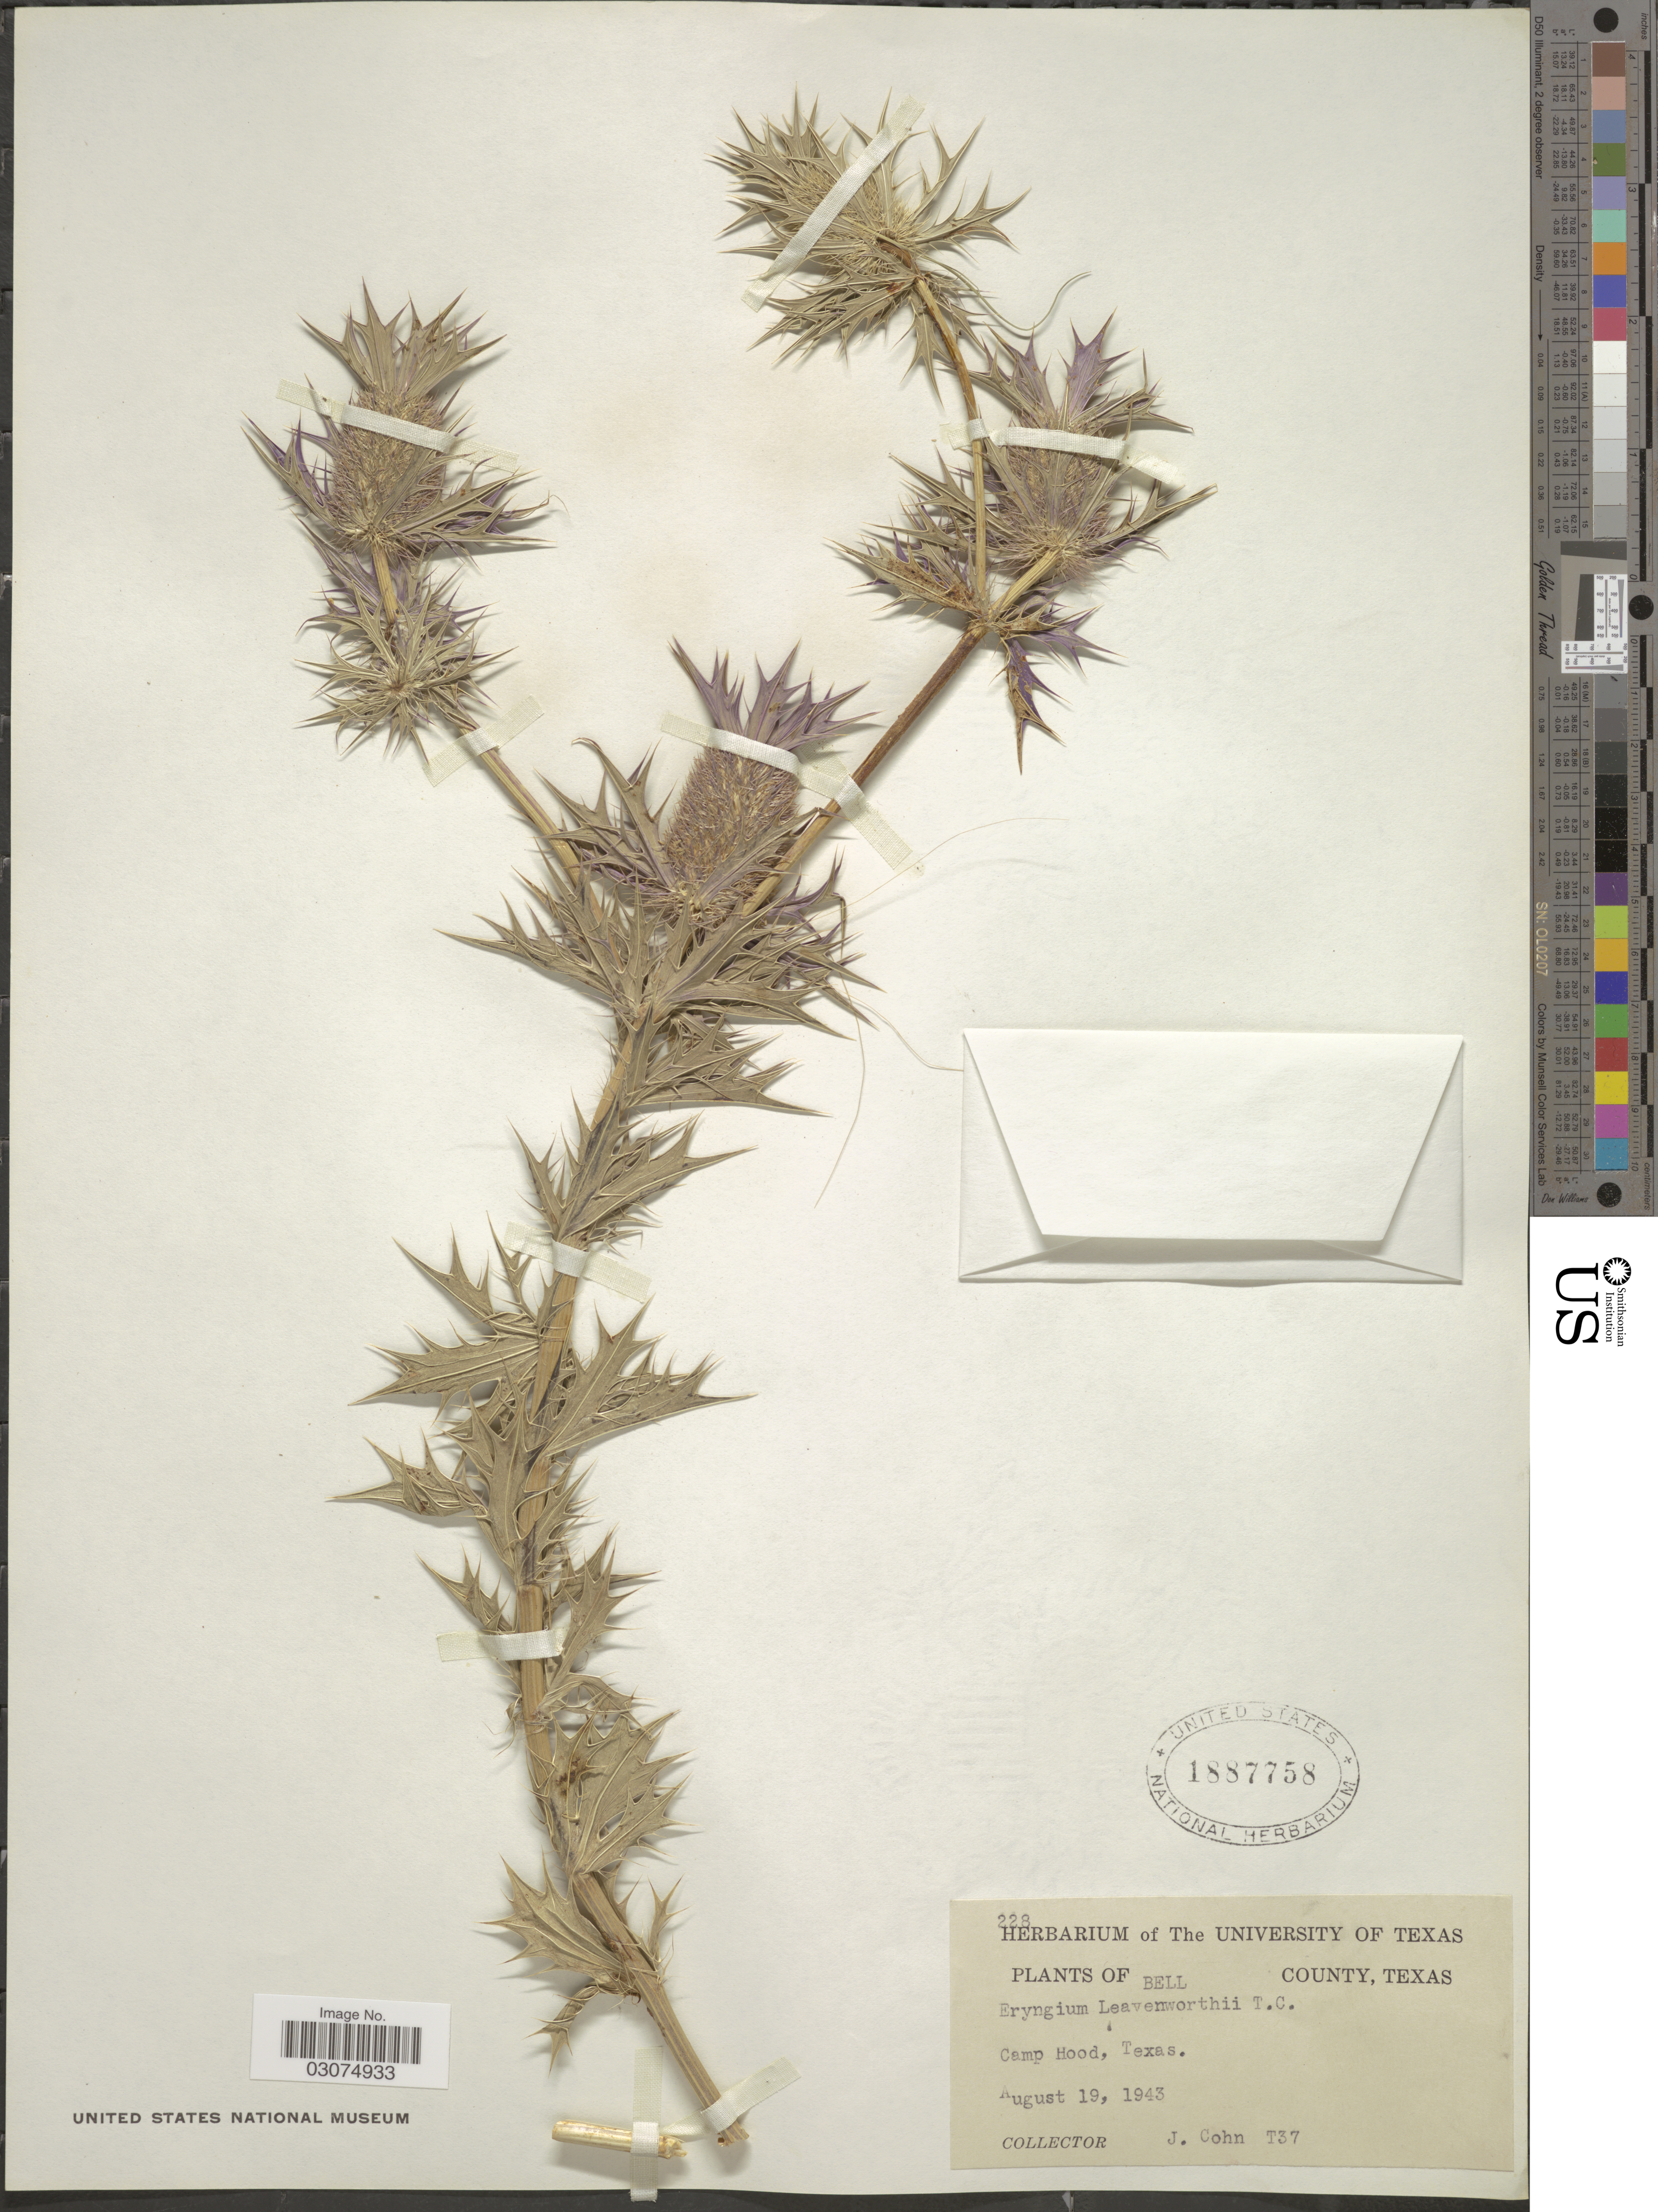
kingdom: Plantae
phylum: Tracheophyta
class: Magnoliopsida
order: Apiales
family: Apiaceae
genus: Eryngium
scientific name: Eryngium leavenworthii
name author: Torr. & A. Gray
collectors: J. Cohn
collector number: T37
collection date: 1943-08-19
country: United States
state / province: Texas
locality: Bell County. Camp Hood.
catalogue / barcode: US 1887758